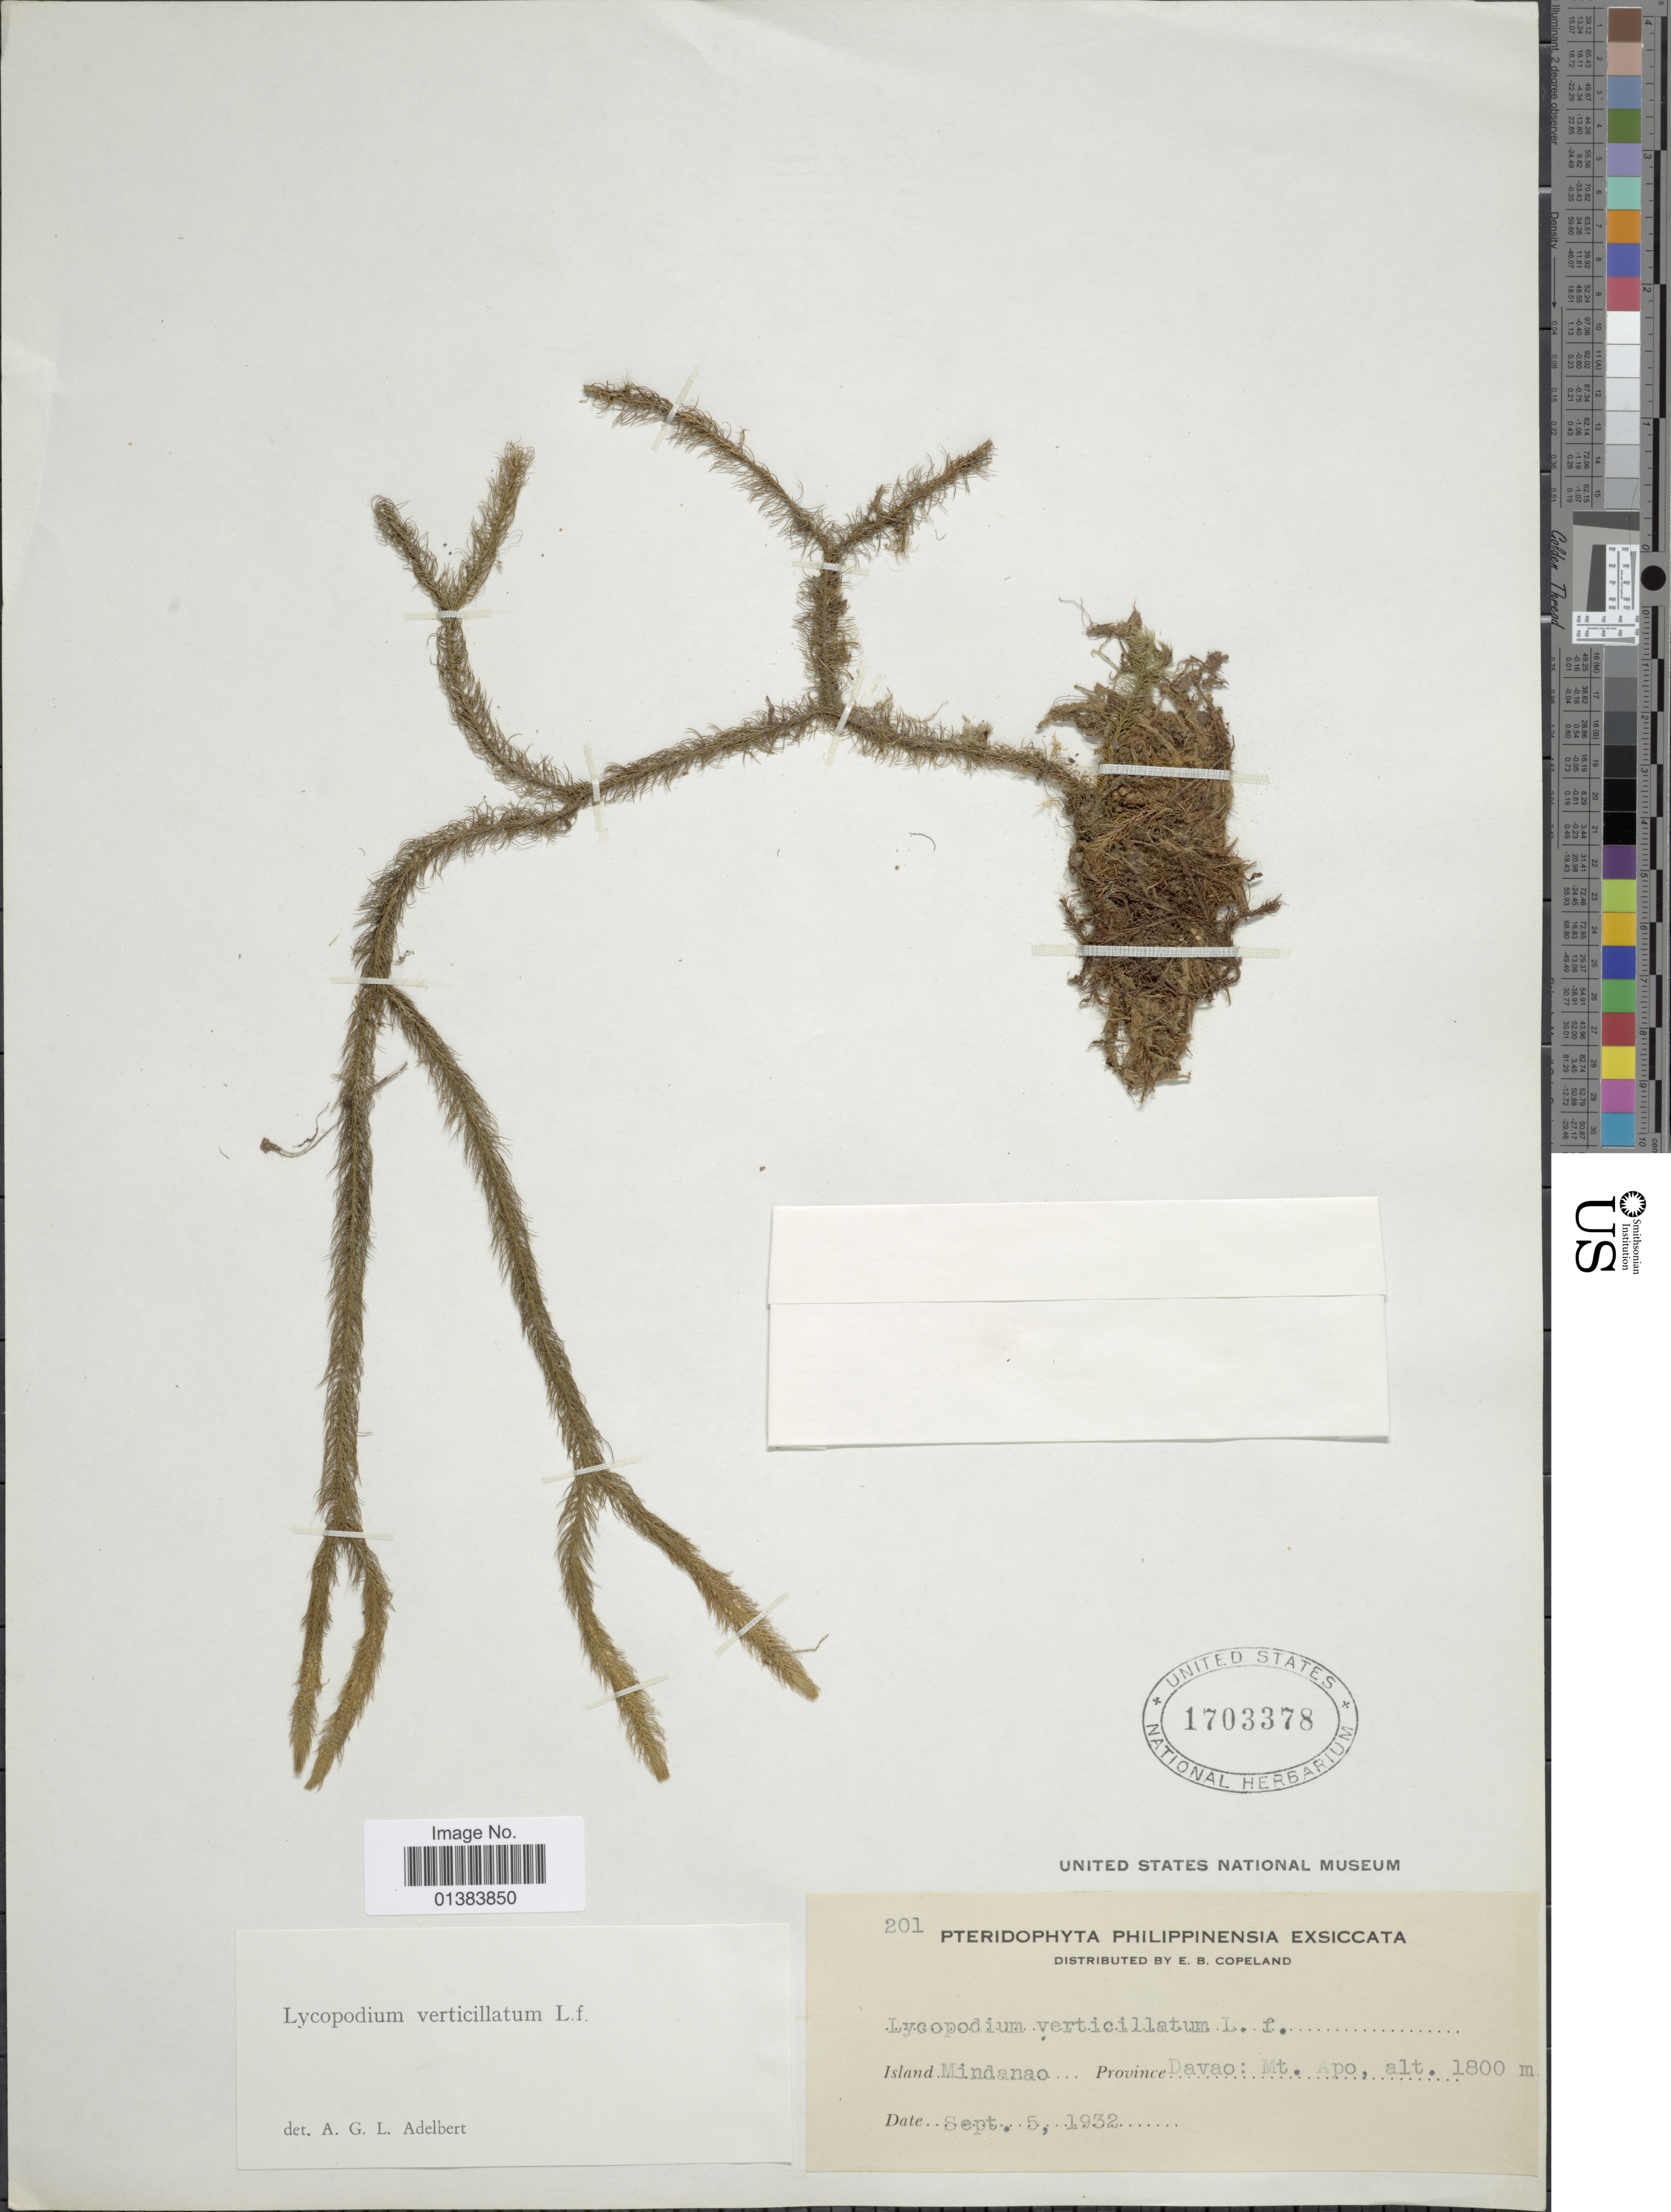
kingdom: Plantae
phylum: Tracheophyta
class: Lycopodiopsida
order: Lycopodiales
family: Lycopodiaceae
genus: Phlegmariurus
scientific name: Phlegmariurus verticillatus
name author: (L. f.) A. R. Field & Testo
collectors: E. B. Copeland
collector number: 201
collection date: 1932-09-05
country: Philippines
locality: Island Mindanao. Province Davao: Mt. Apo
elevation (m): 1800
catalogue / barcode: US 1703378